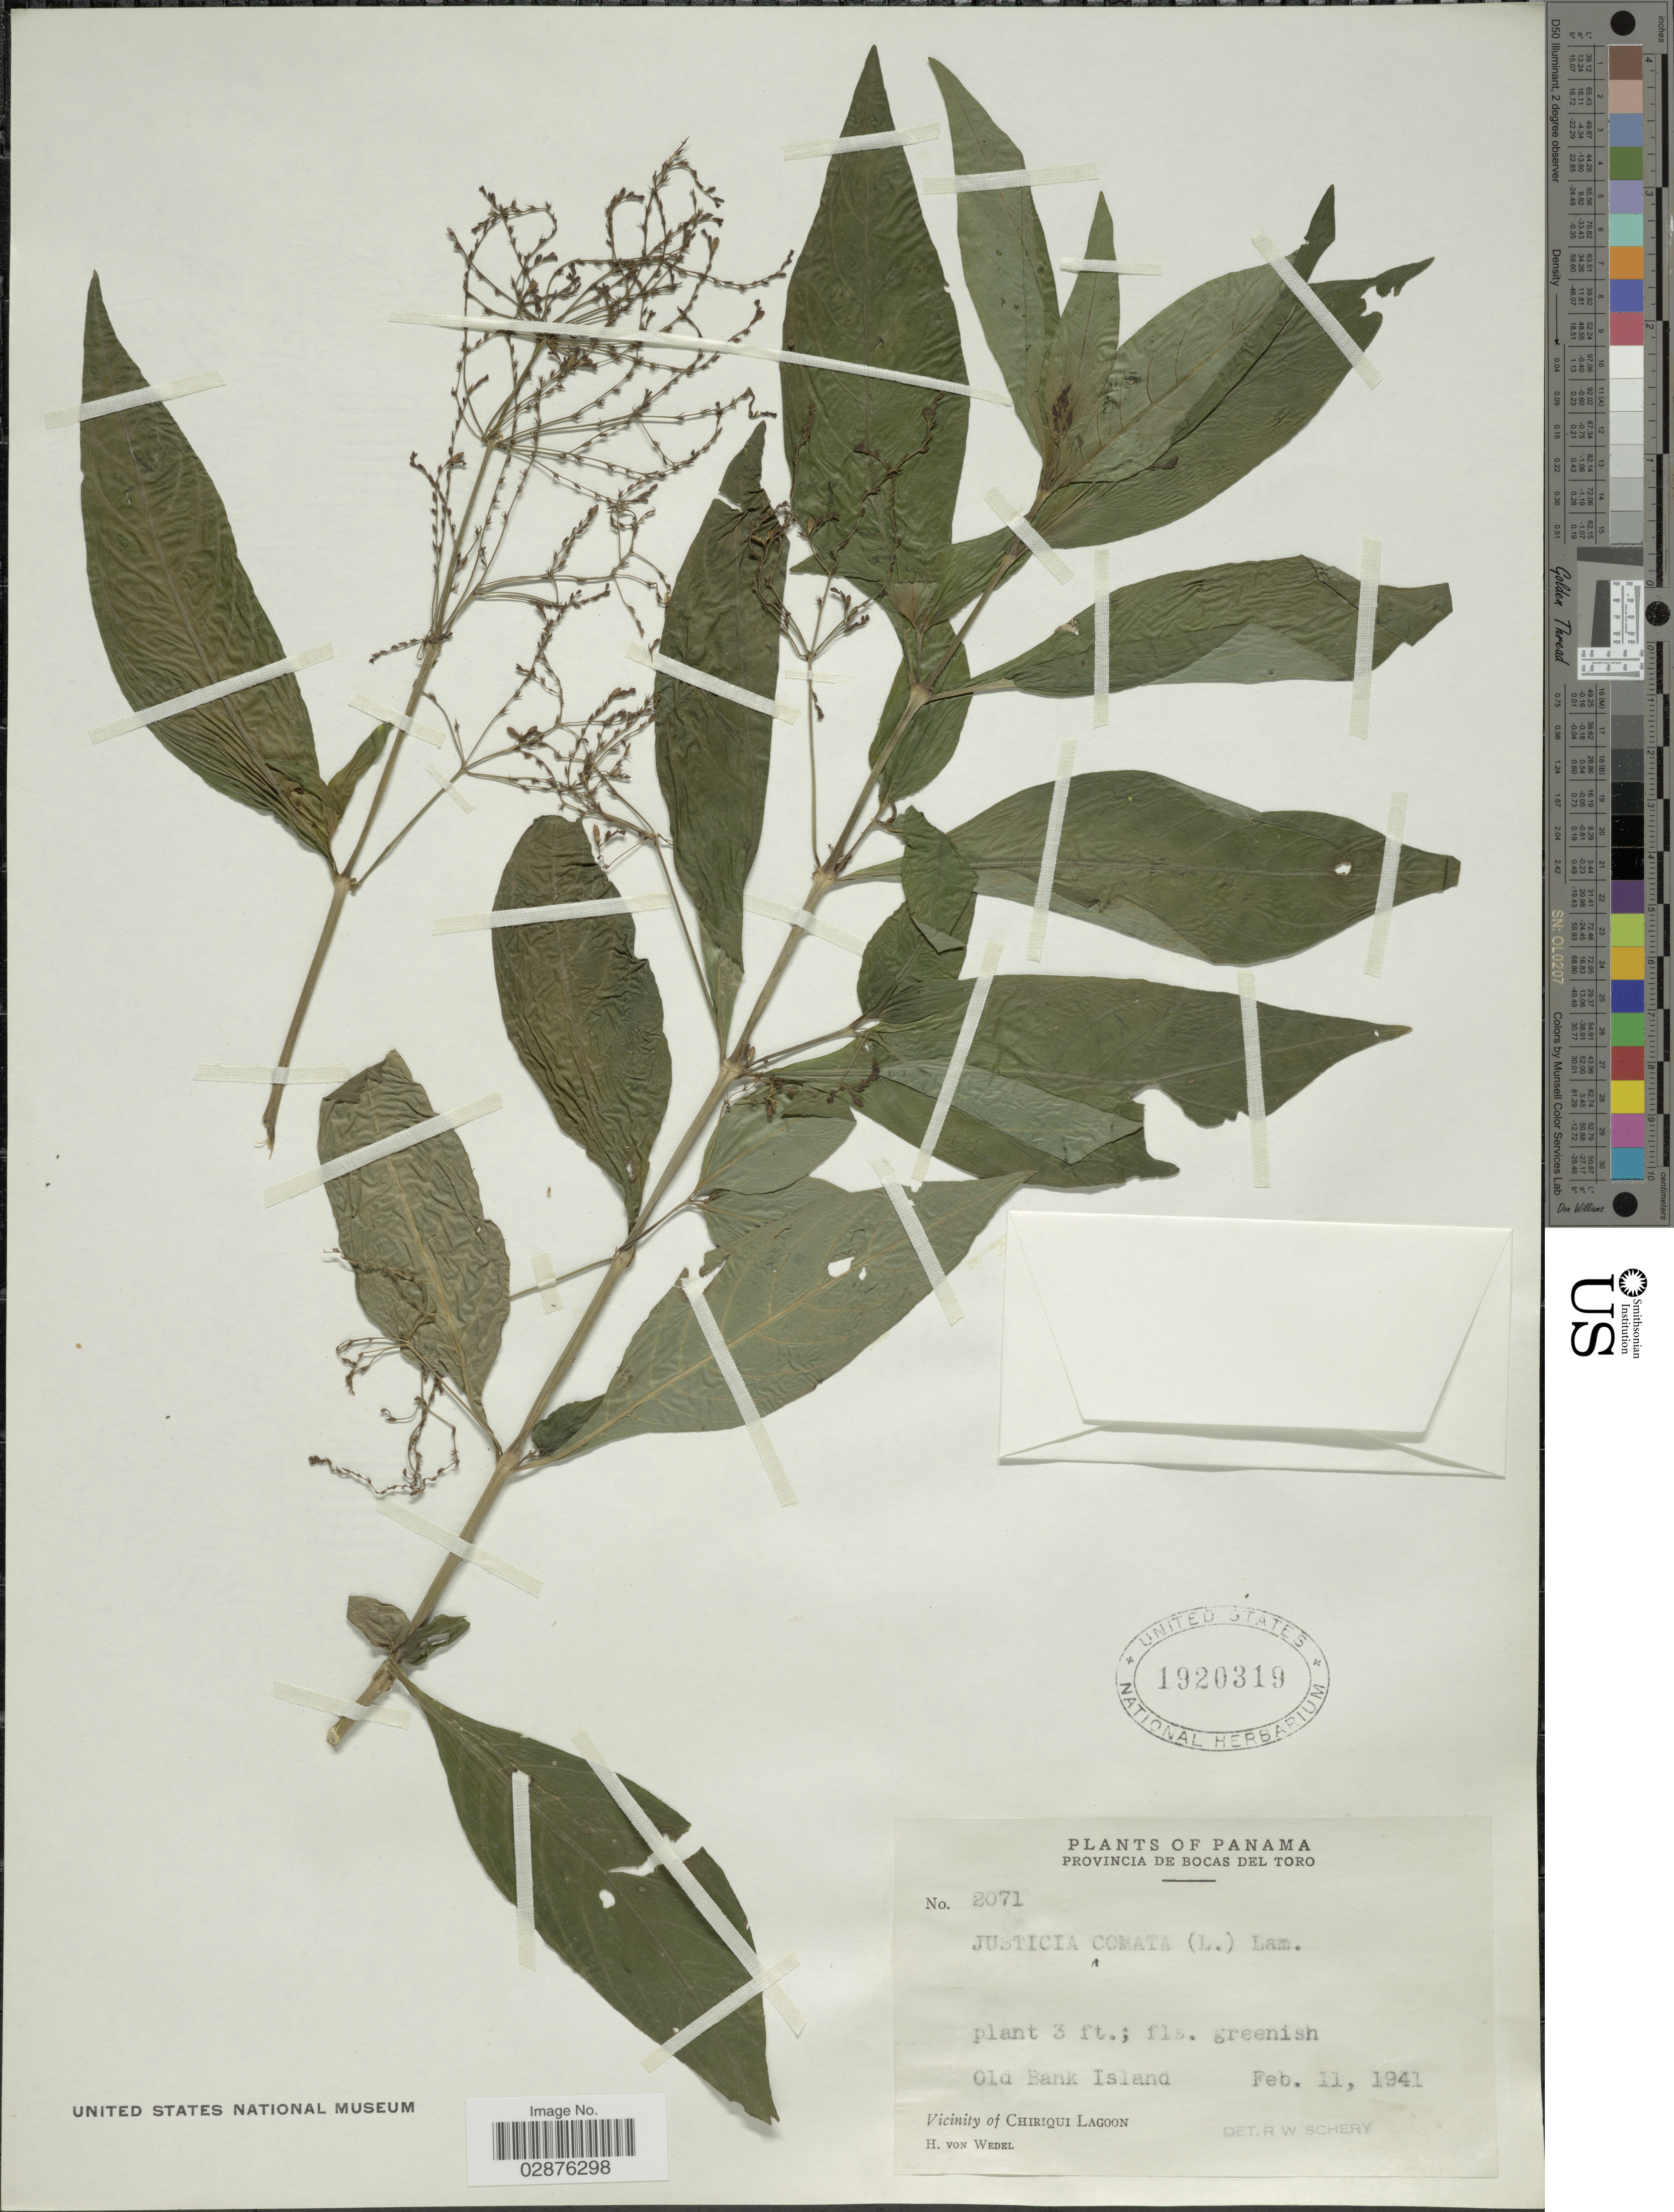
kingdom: Plantae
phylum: Tracheophyta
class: Magnoliopsida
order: Lamiales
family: Acanthaceae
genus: Justicia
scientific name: Justicia comata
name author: (L.) Lam.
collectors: H. von Wedel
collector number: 2071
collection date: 1941-02-11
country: Panama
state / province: Bocas del Toro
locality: Old Bank Island, Vicinity of Chiriqui Lagoon.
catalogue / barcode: US 1920319